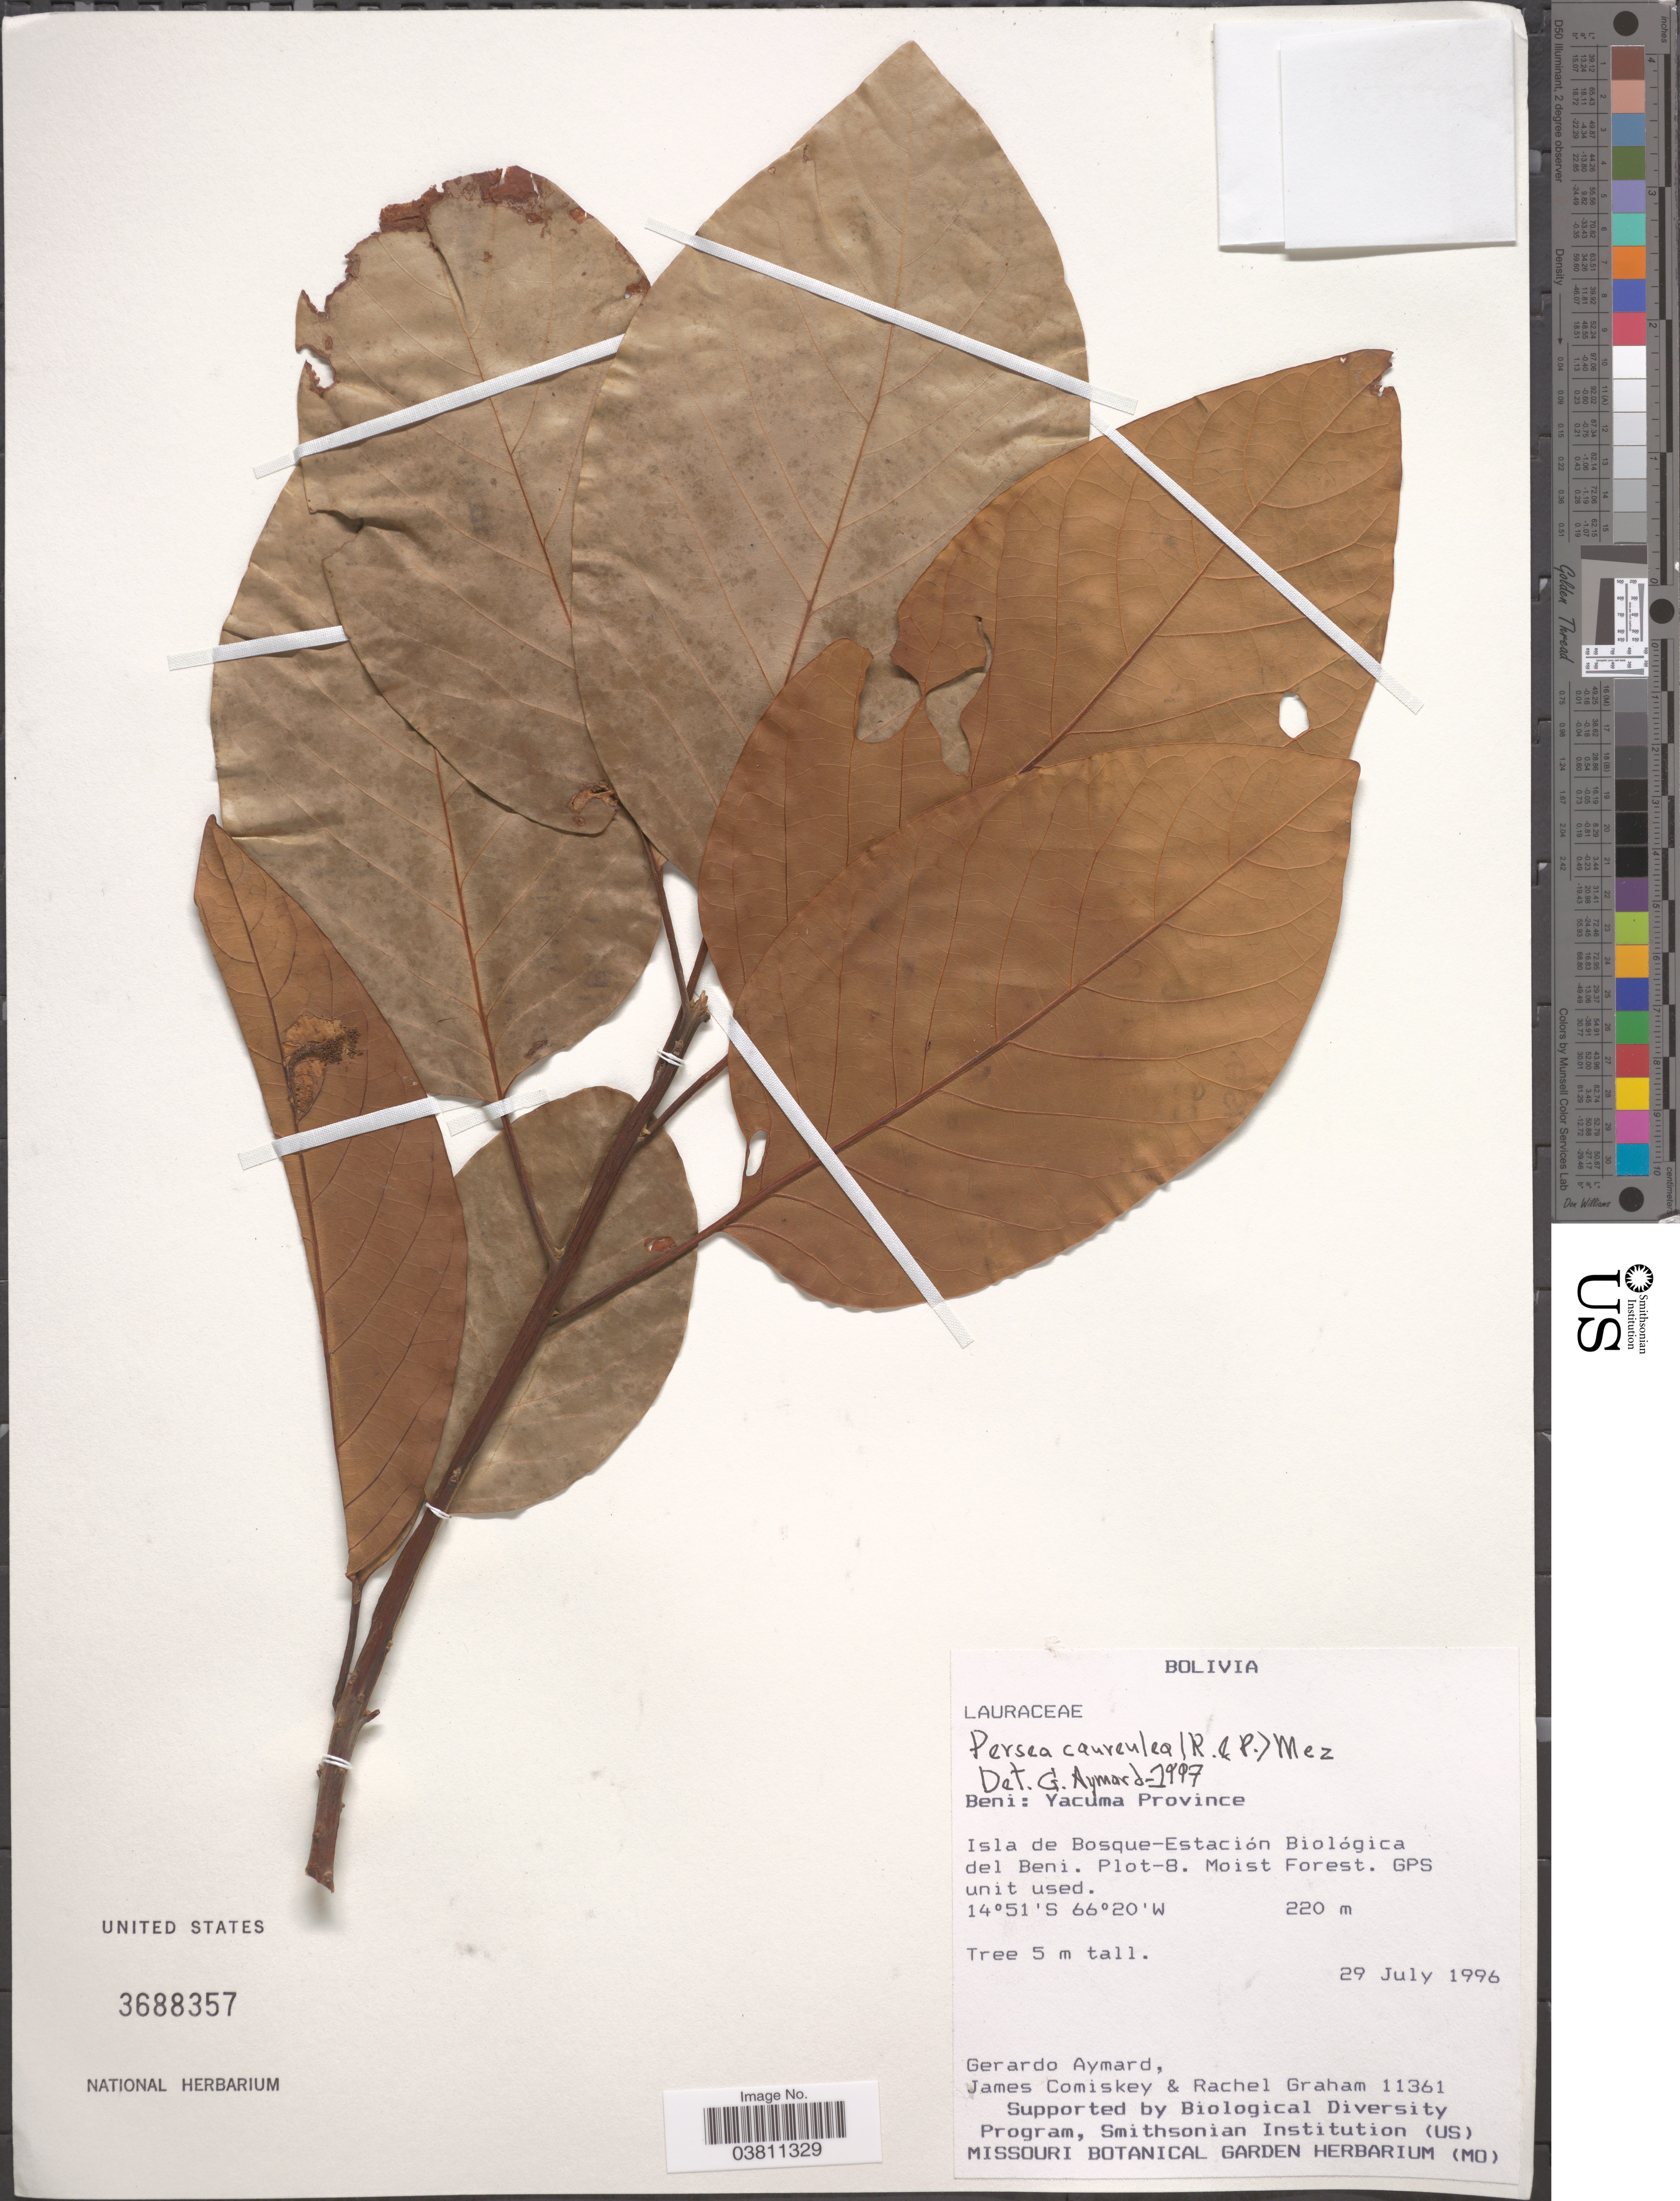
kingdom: Plantae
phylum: Tracheophyta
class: Magnoliopsida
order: Laurales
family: Lauraceae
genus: Persea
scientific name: Persea caerulea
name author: (Ruiz & Pav.) Mez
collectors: G. A. Aymard, J. A. Comiskey & R. Graham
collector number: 11361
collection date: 1996-07-29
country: Bolivia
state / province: Beni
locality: Yacuma Province. Isla de Bosque-Estación Biológica del Beni. Plot-8. Moist forest. GPS unit used.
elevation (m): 220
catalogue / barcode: US 3688357